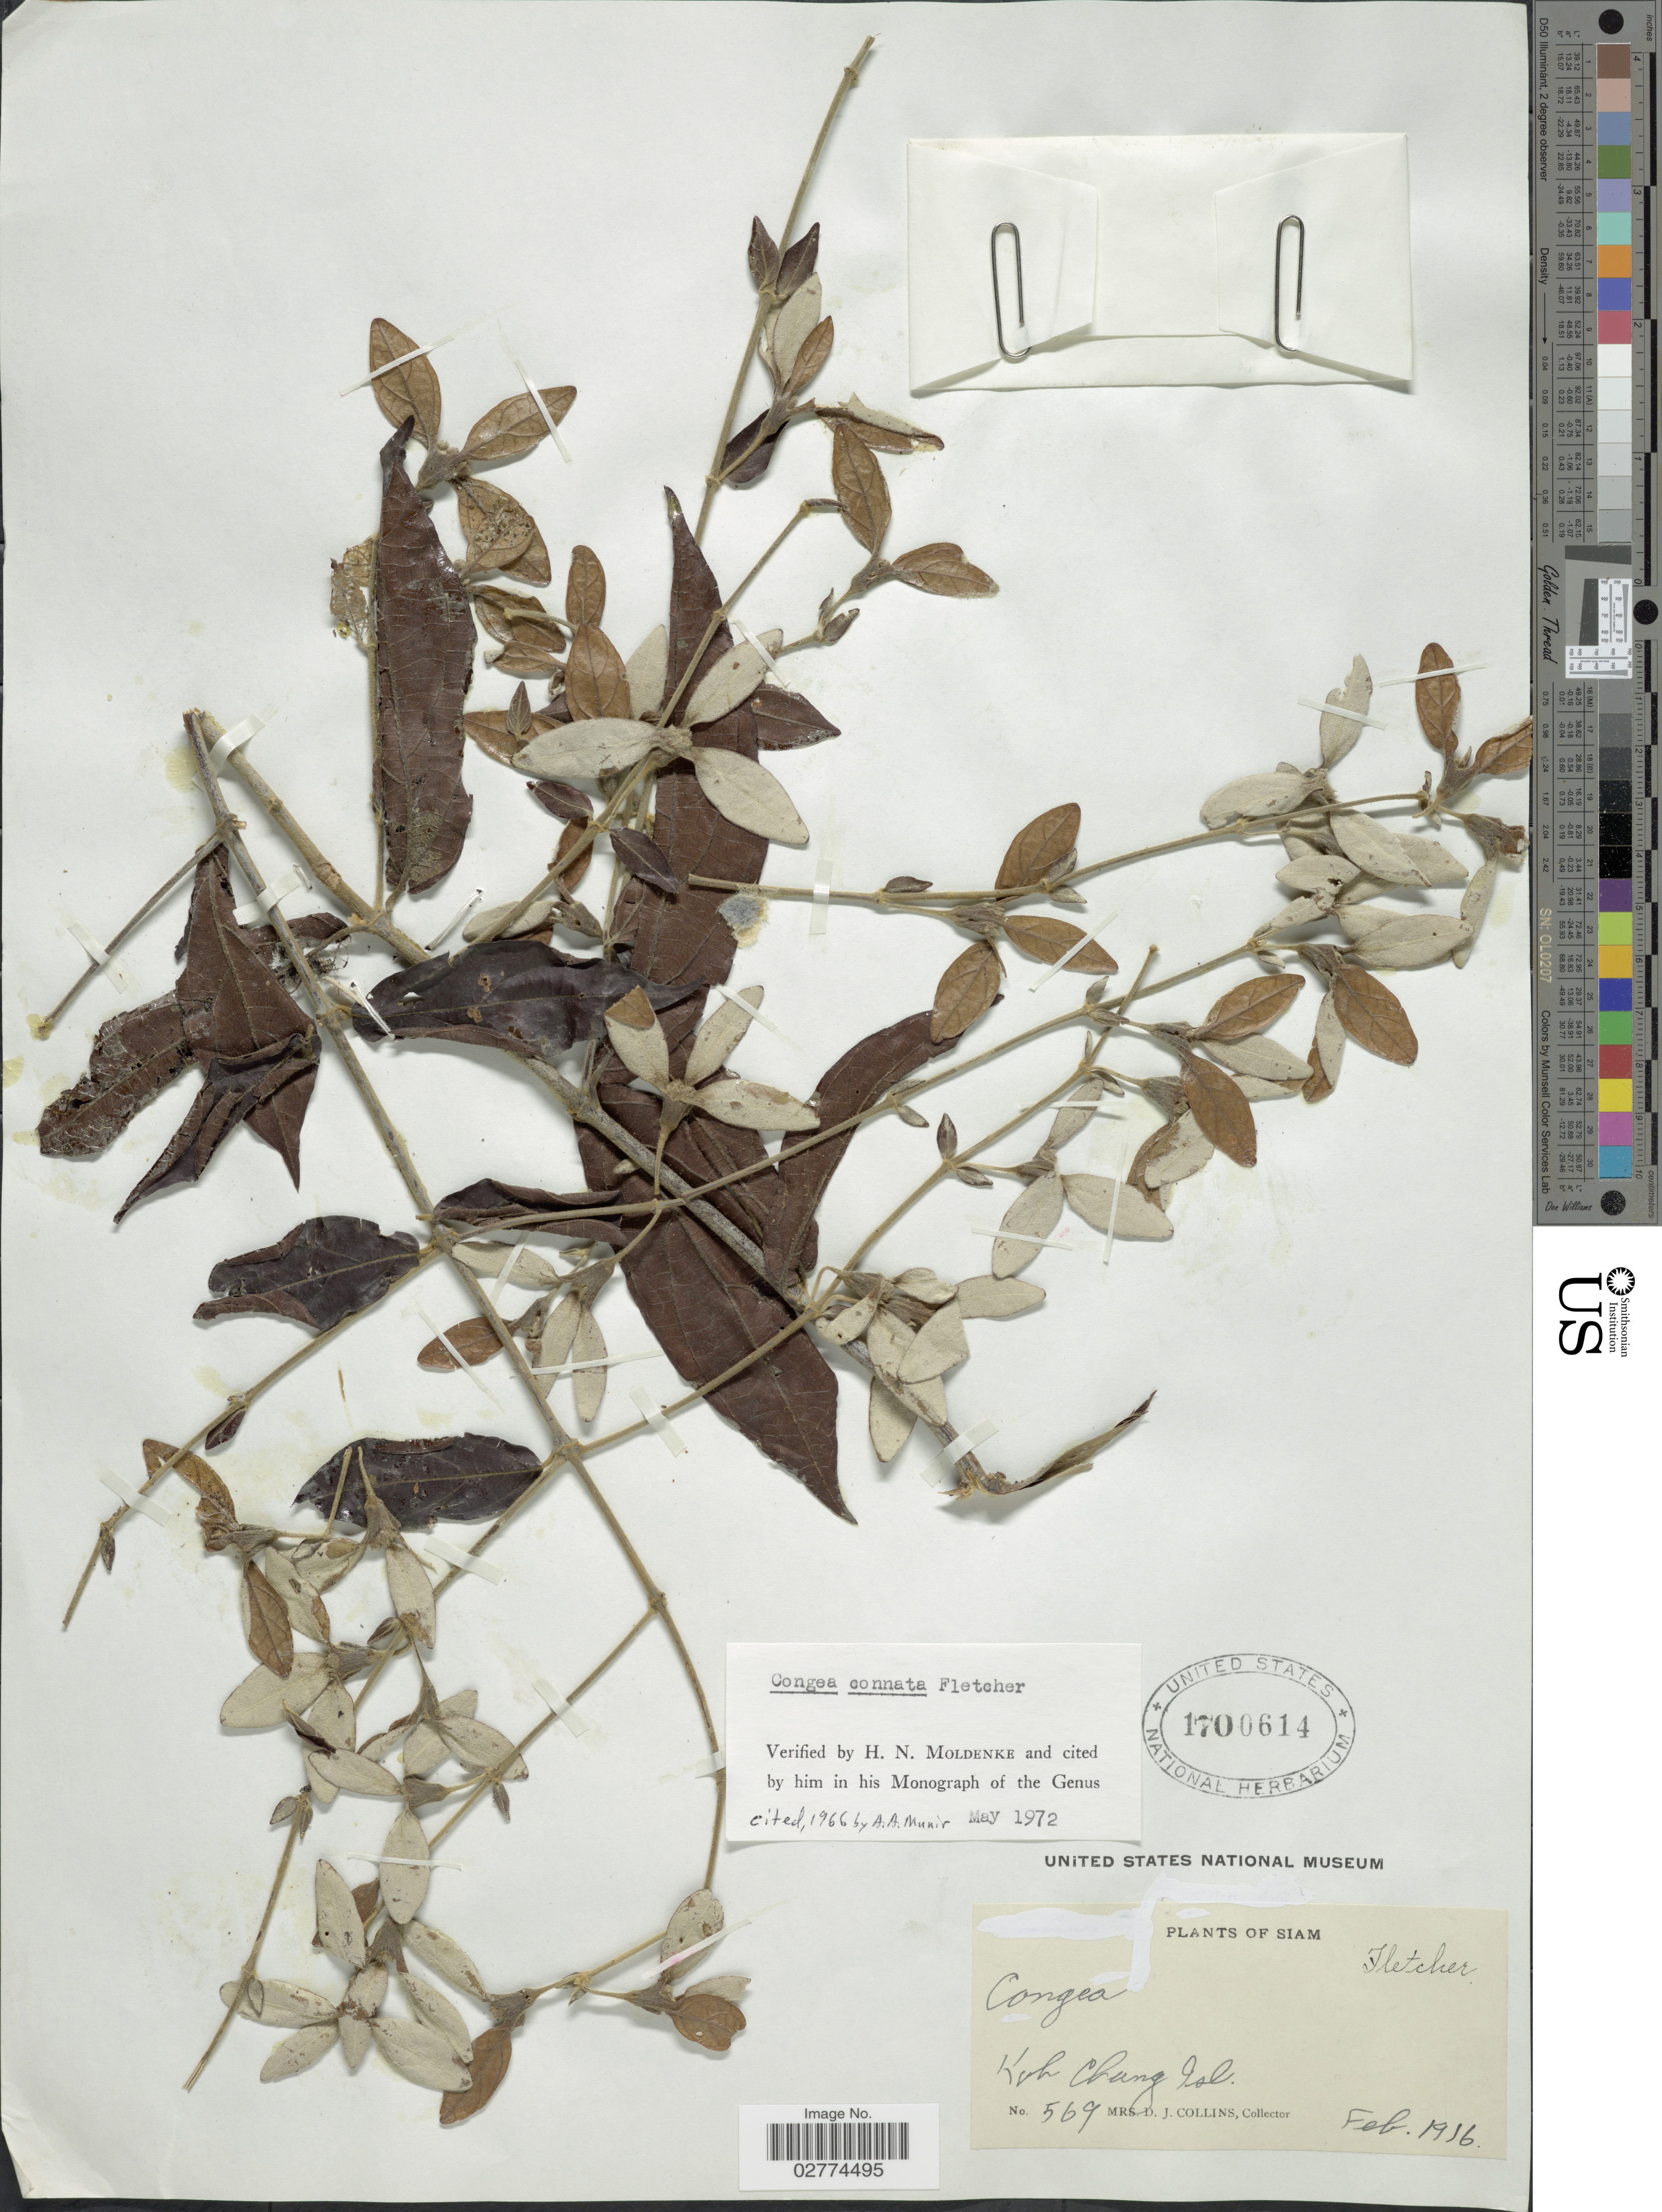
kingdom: Plantae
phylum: Tracheophyta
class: Magnoliopsida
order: Lamiales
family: Lamiaceae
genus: Congea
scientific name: Congea connata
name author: H.R. Fletcher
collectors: Mrs. D. J. Collins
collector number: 569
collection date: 1916-02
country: Thailand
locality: Siam. Koh Chang Isl.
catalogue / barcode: US 1700614